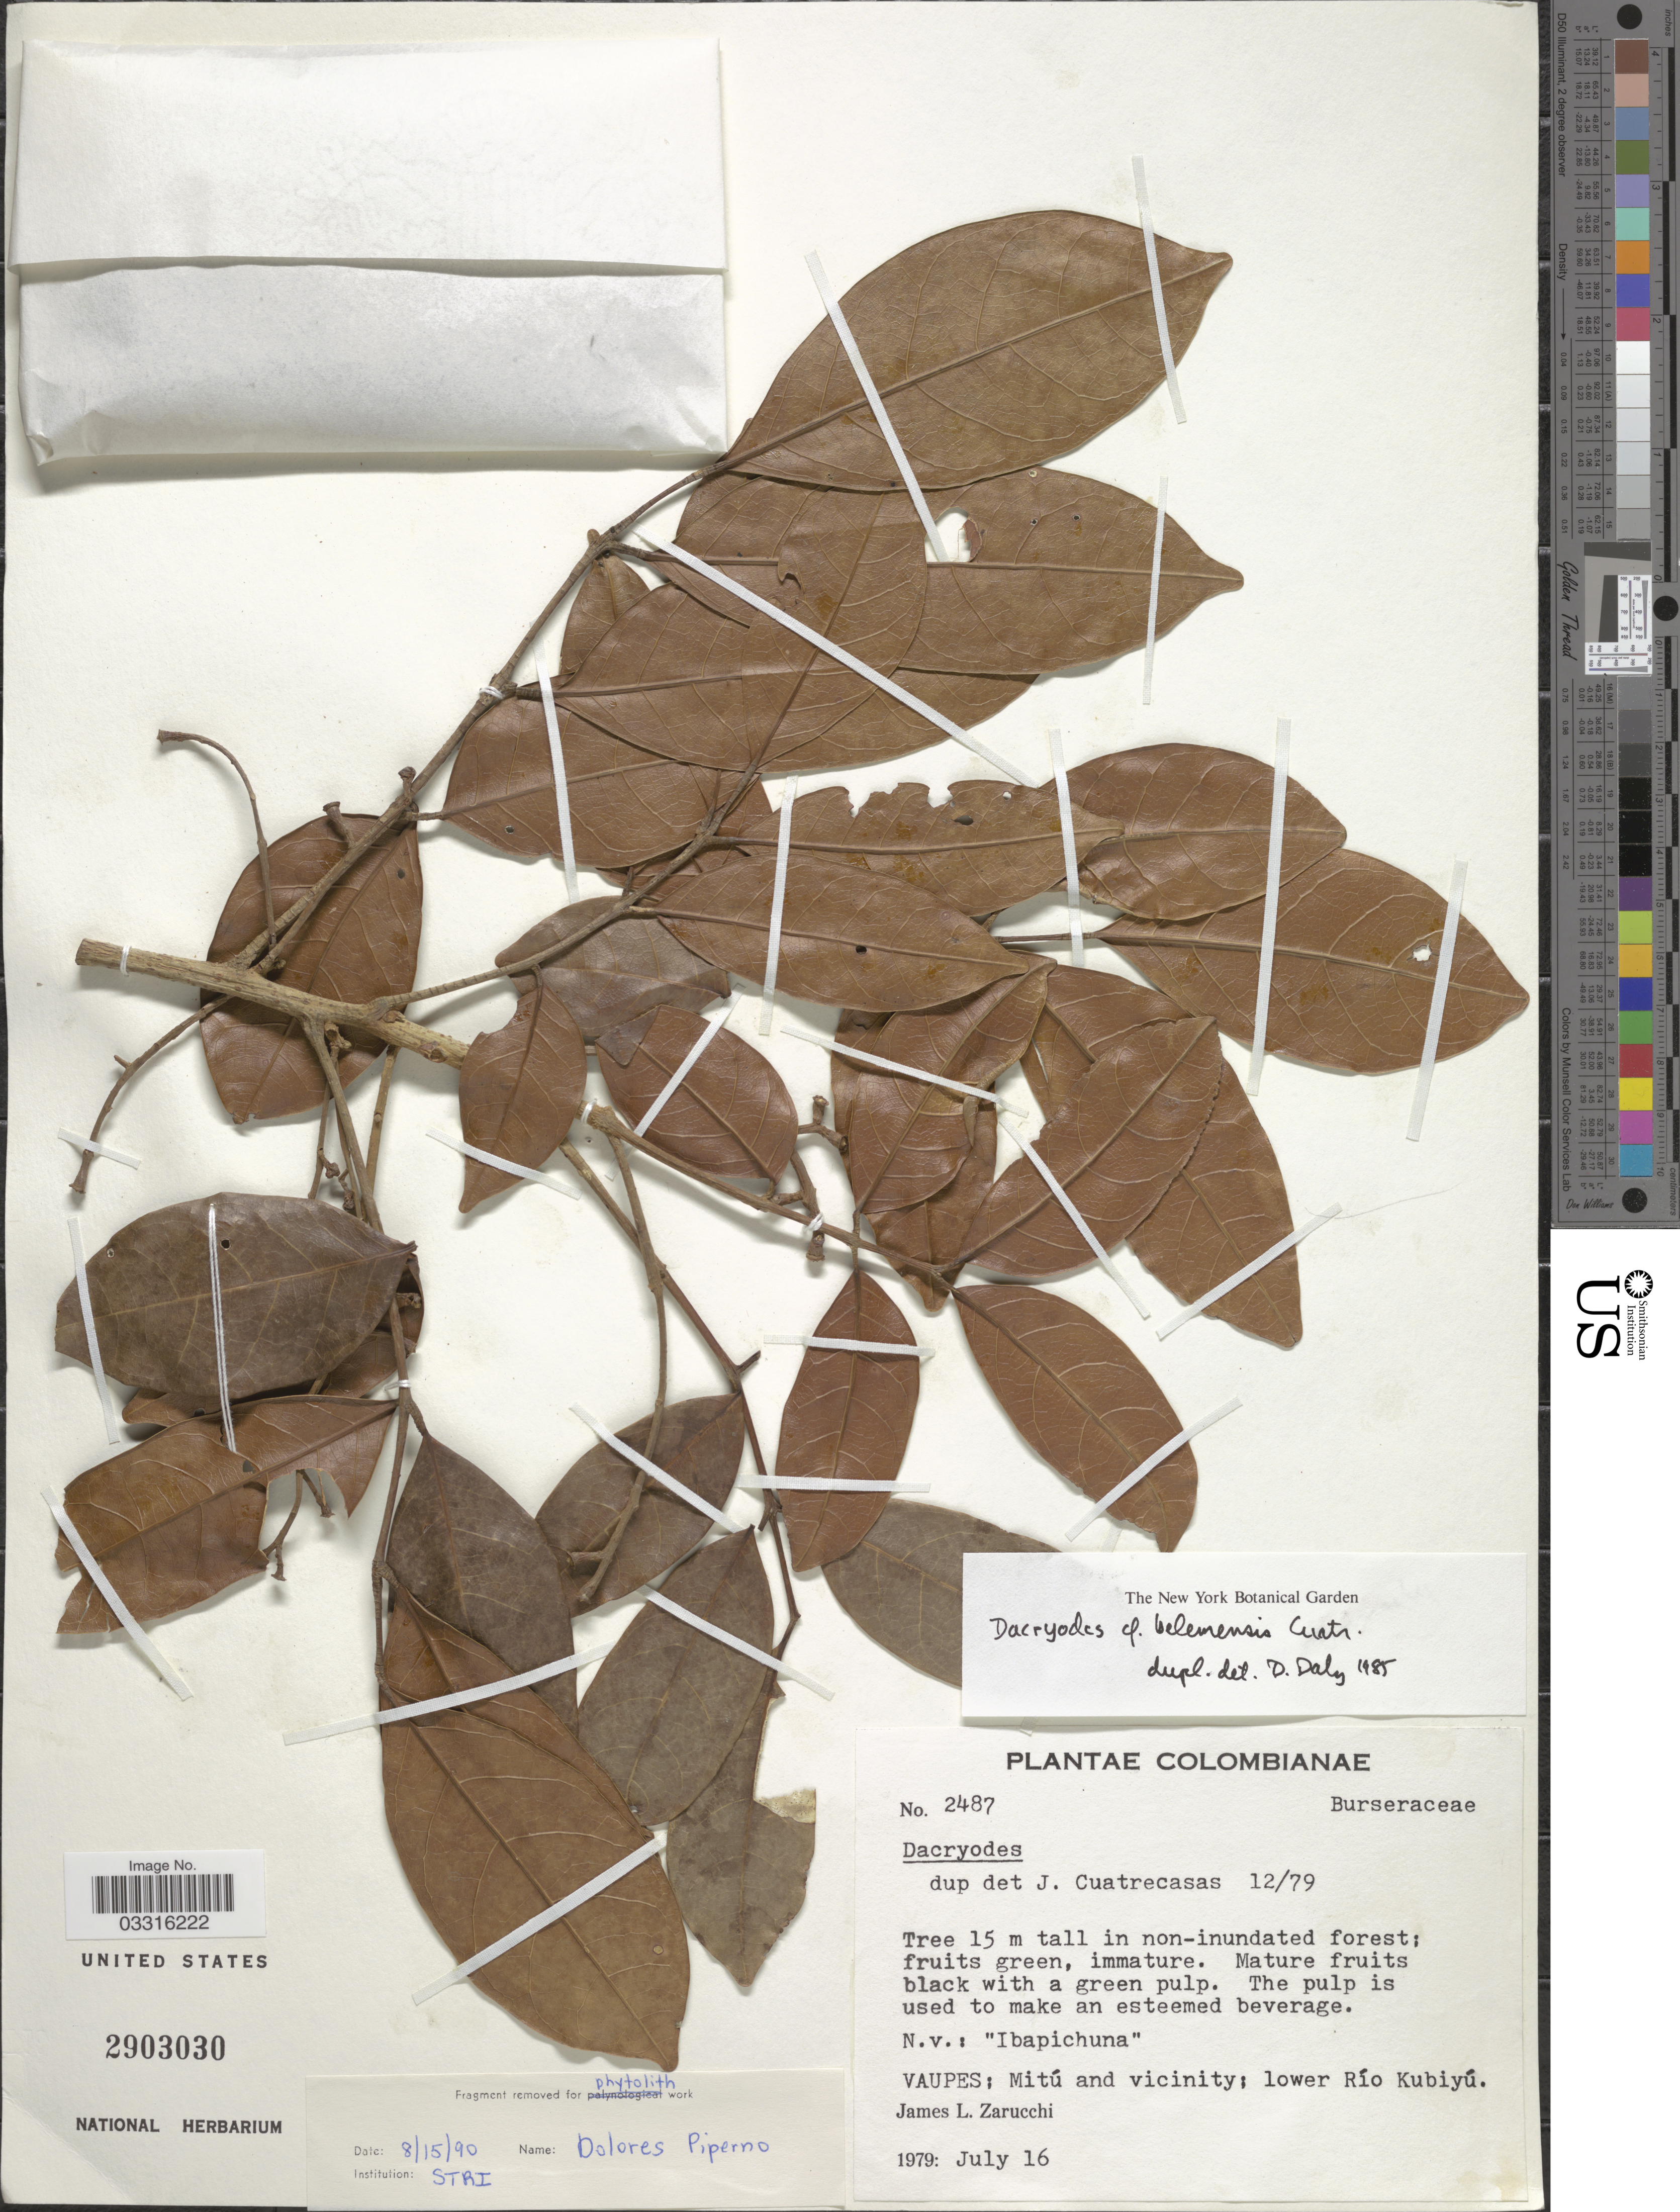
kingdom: Plantae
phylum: Tracheophyta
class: Magnoliopsida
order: Sapindales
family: Burseraceae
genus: Dacryodes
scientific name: Dacryodes belemensis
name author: Cuatrec.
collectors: J. L. Zarucchi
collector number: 2487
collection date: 1979-07-16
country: Colombia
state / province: Vaupés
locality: Mitú and vicinity; lower Río Kubiyú.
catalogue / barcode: US 2903030